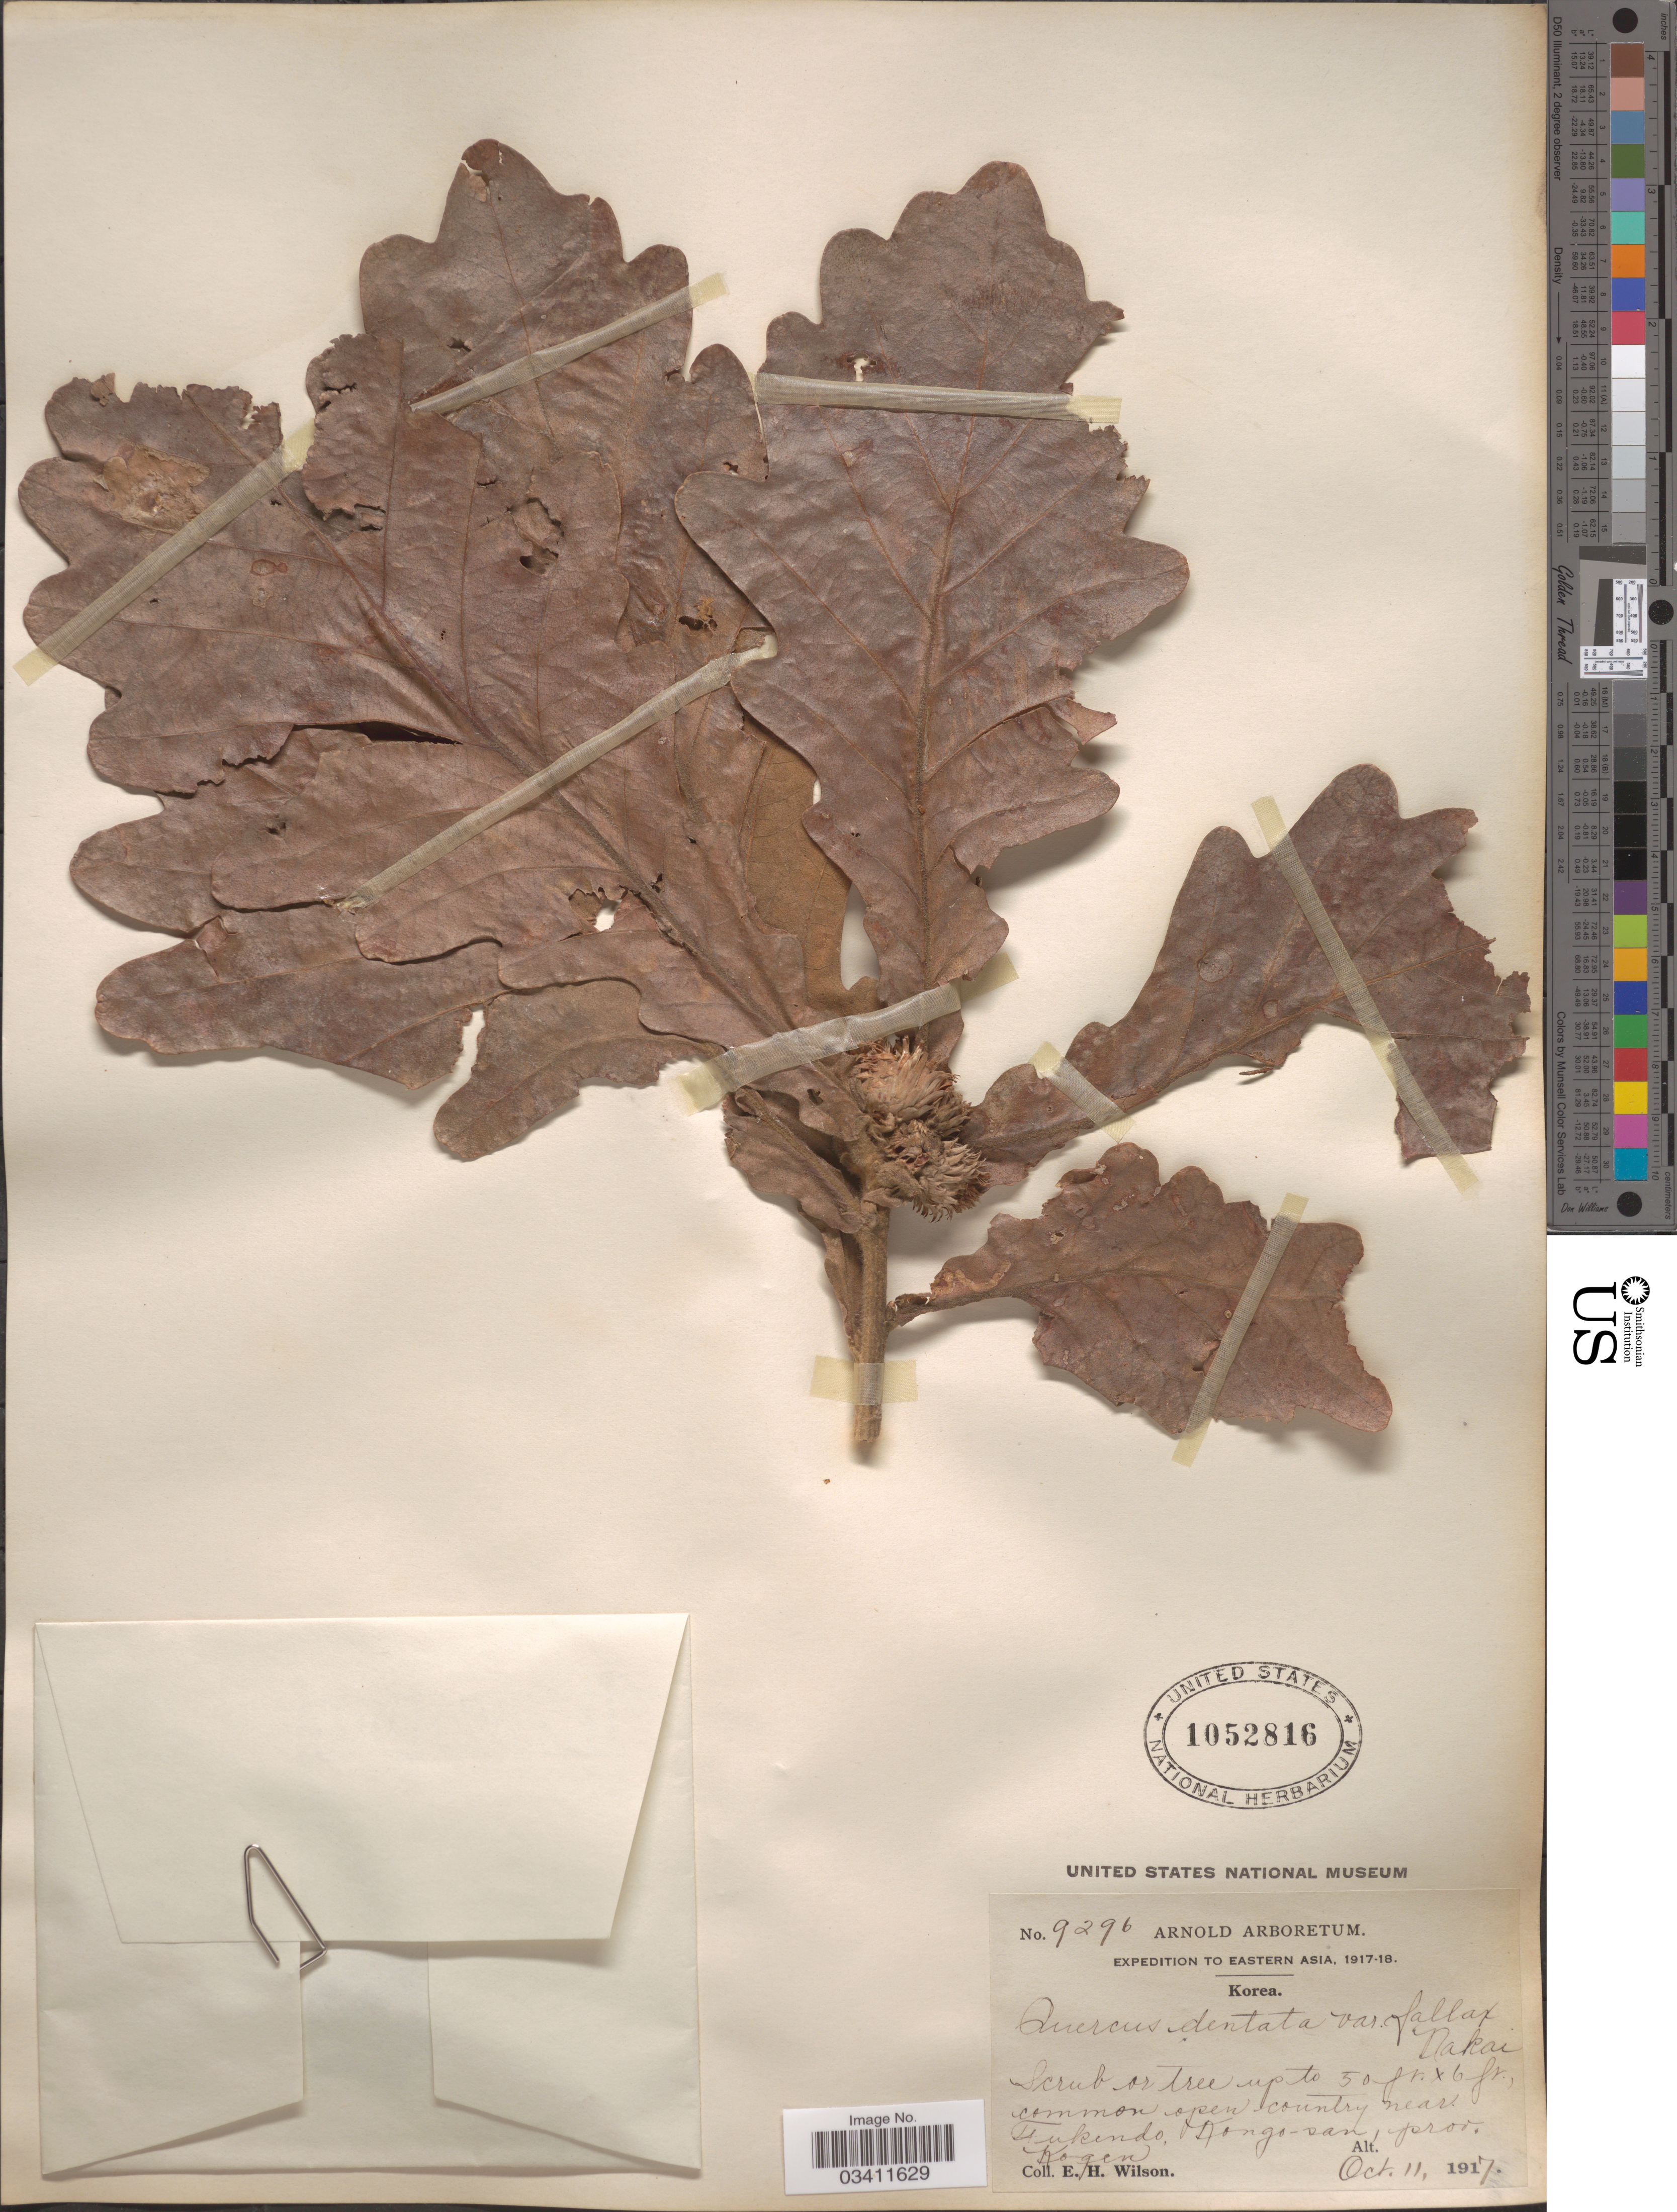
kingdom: Plantae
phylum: Tracheophyta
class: Magnoliopsida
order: Fagales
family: Fagaceae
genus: Quercus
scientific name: Quercus dentata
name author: Thunb.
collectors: E. Wilson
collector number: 9296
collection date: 1917-10-11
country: North Korea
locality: Korea. Common open country near Fukendo. Kongo-san, prov. Kogen.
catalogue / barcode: US 1052816